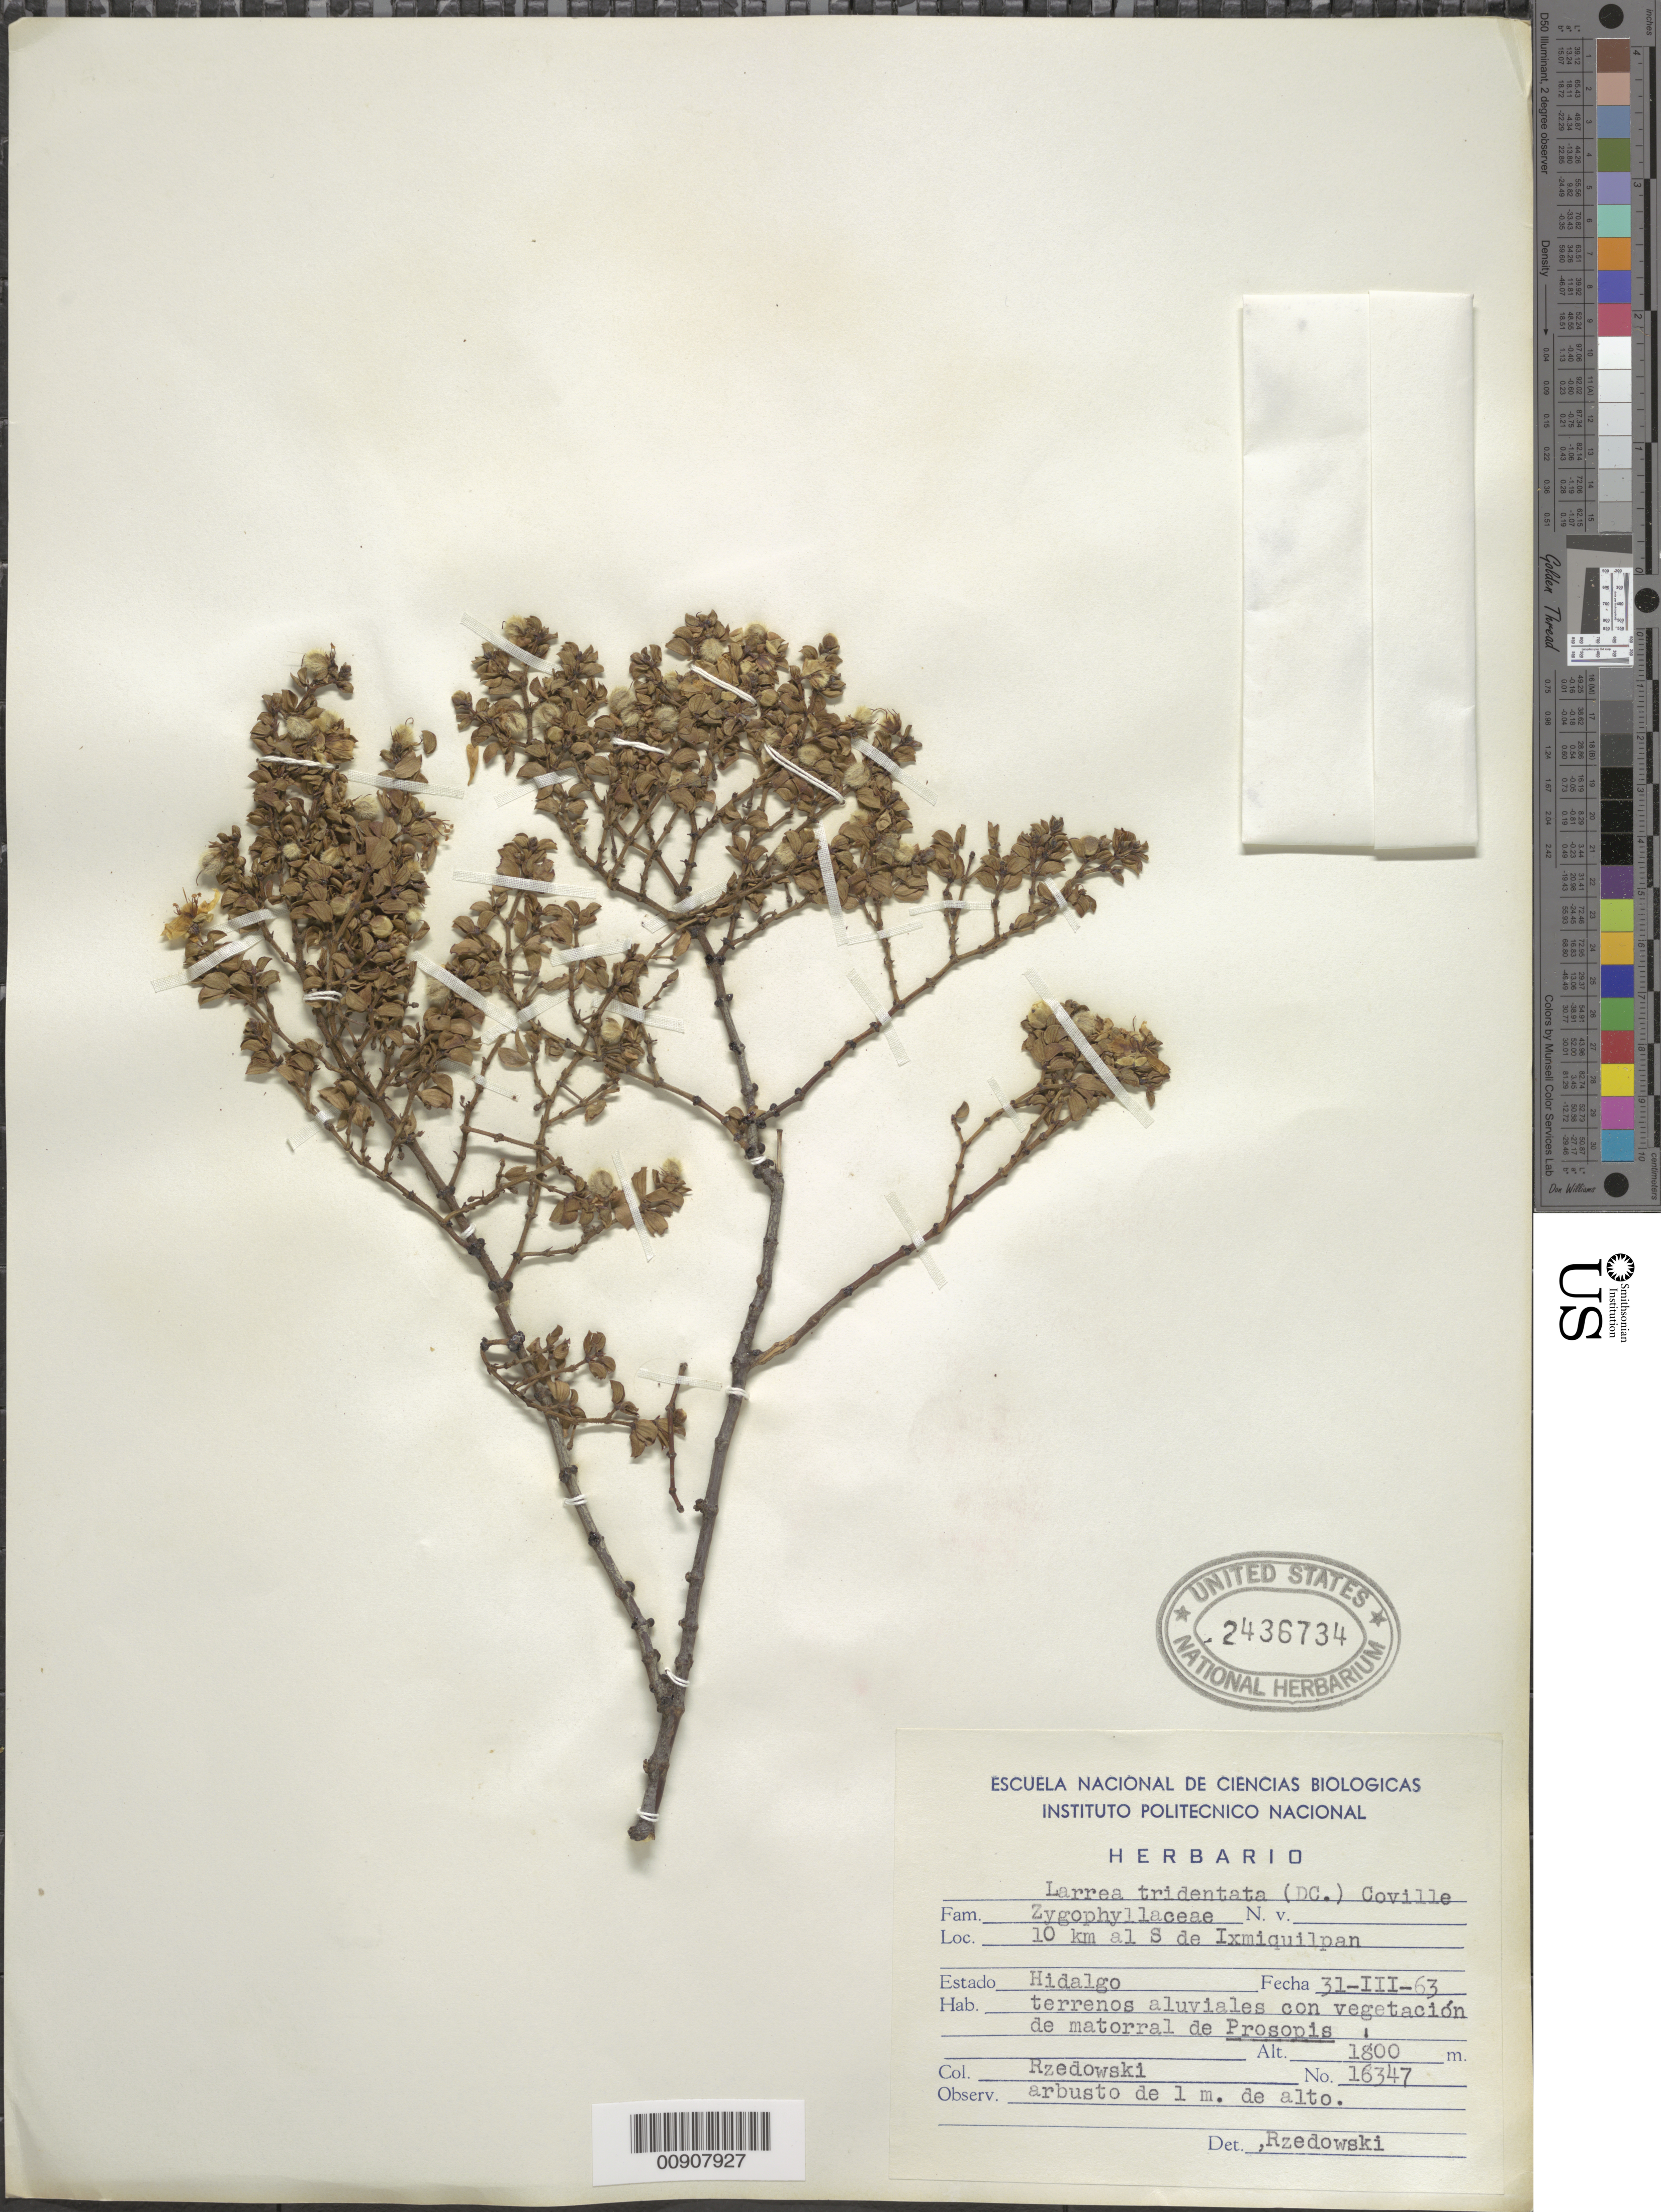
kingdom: Plantae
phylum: Tracheophyta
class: Magnoliopsida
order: Zygophyllales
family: Zygophyllaceae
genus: Larrea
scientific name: Larrea tridentata var. tridentata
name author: (Sessé & Moc. ex DC.) Coville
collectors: J. Rzedowski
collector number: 16347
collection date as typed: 31 Mar 1963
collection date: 1963-03-31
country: Mexico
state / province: Hidalgo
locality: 10 km al S de Ixmiquilpan, Estado Hidalgo.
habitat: Terrenos aluviales con vegetación de matorral de Prosopis.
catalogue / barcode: US 2436734